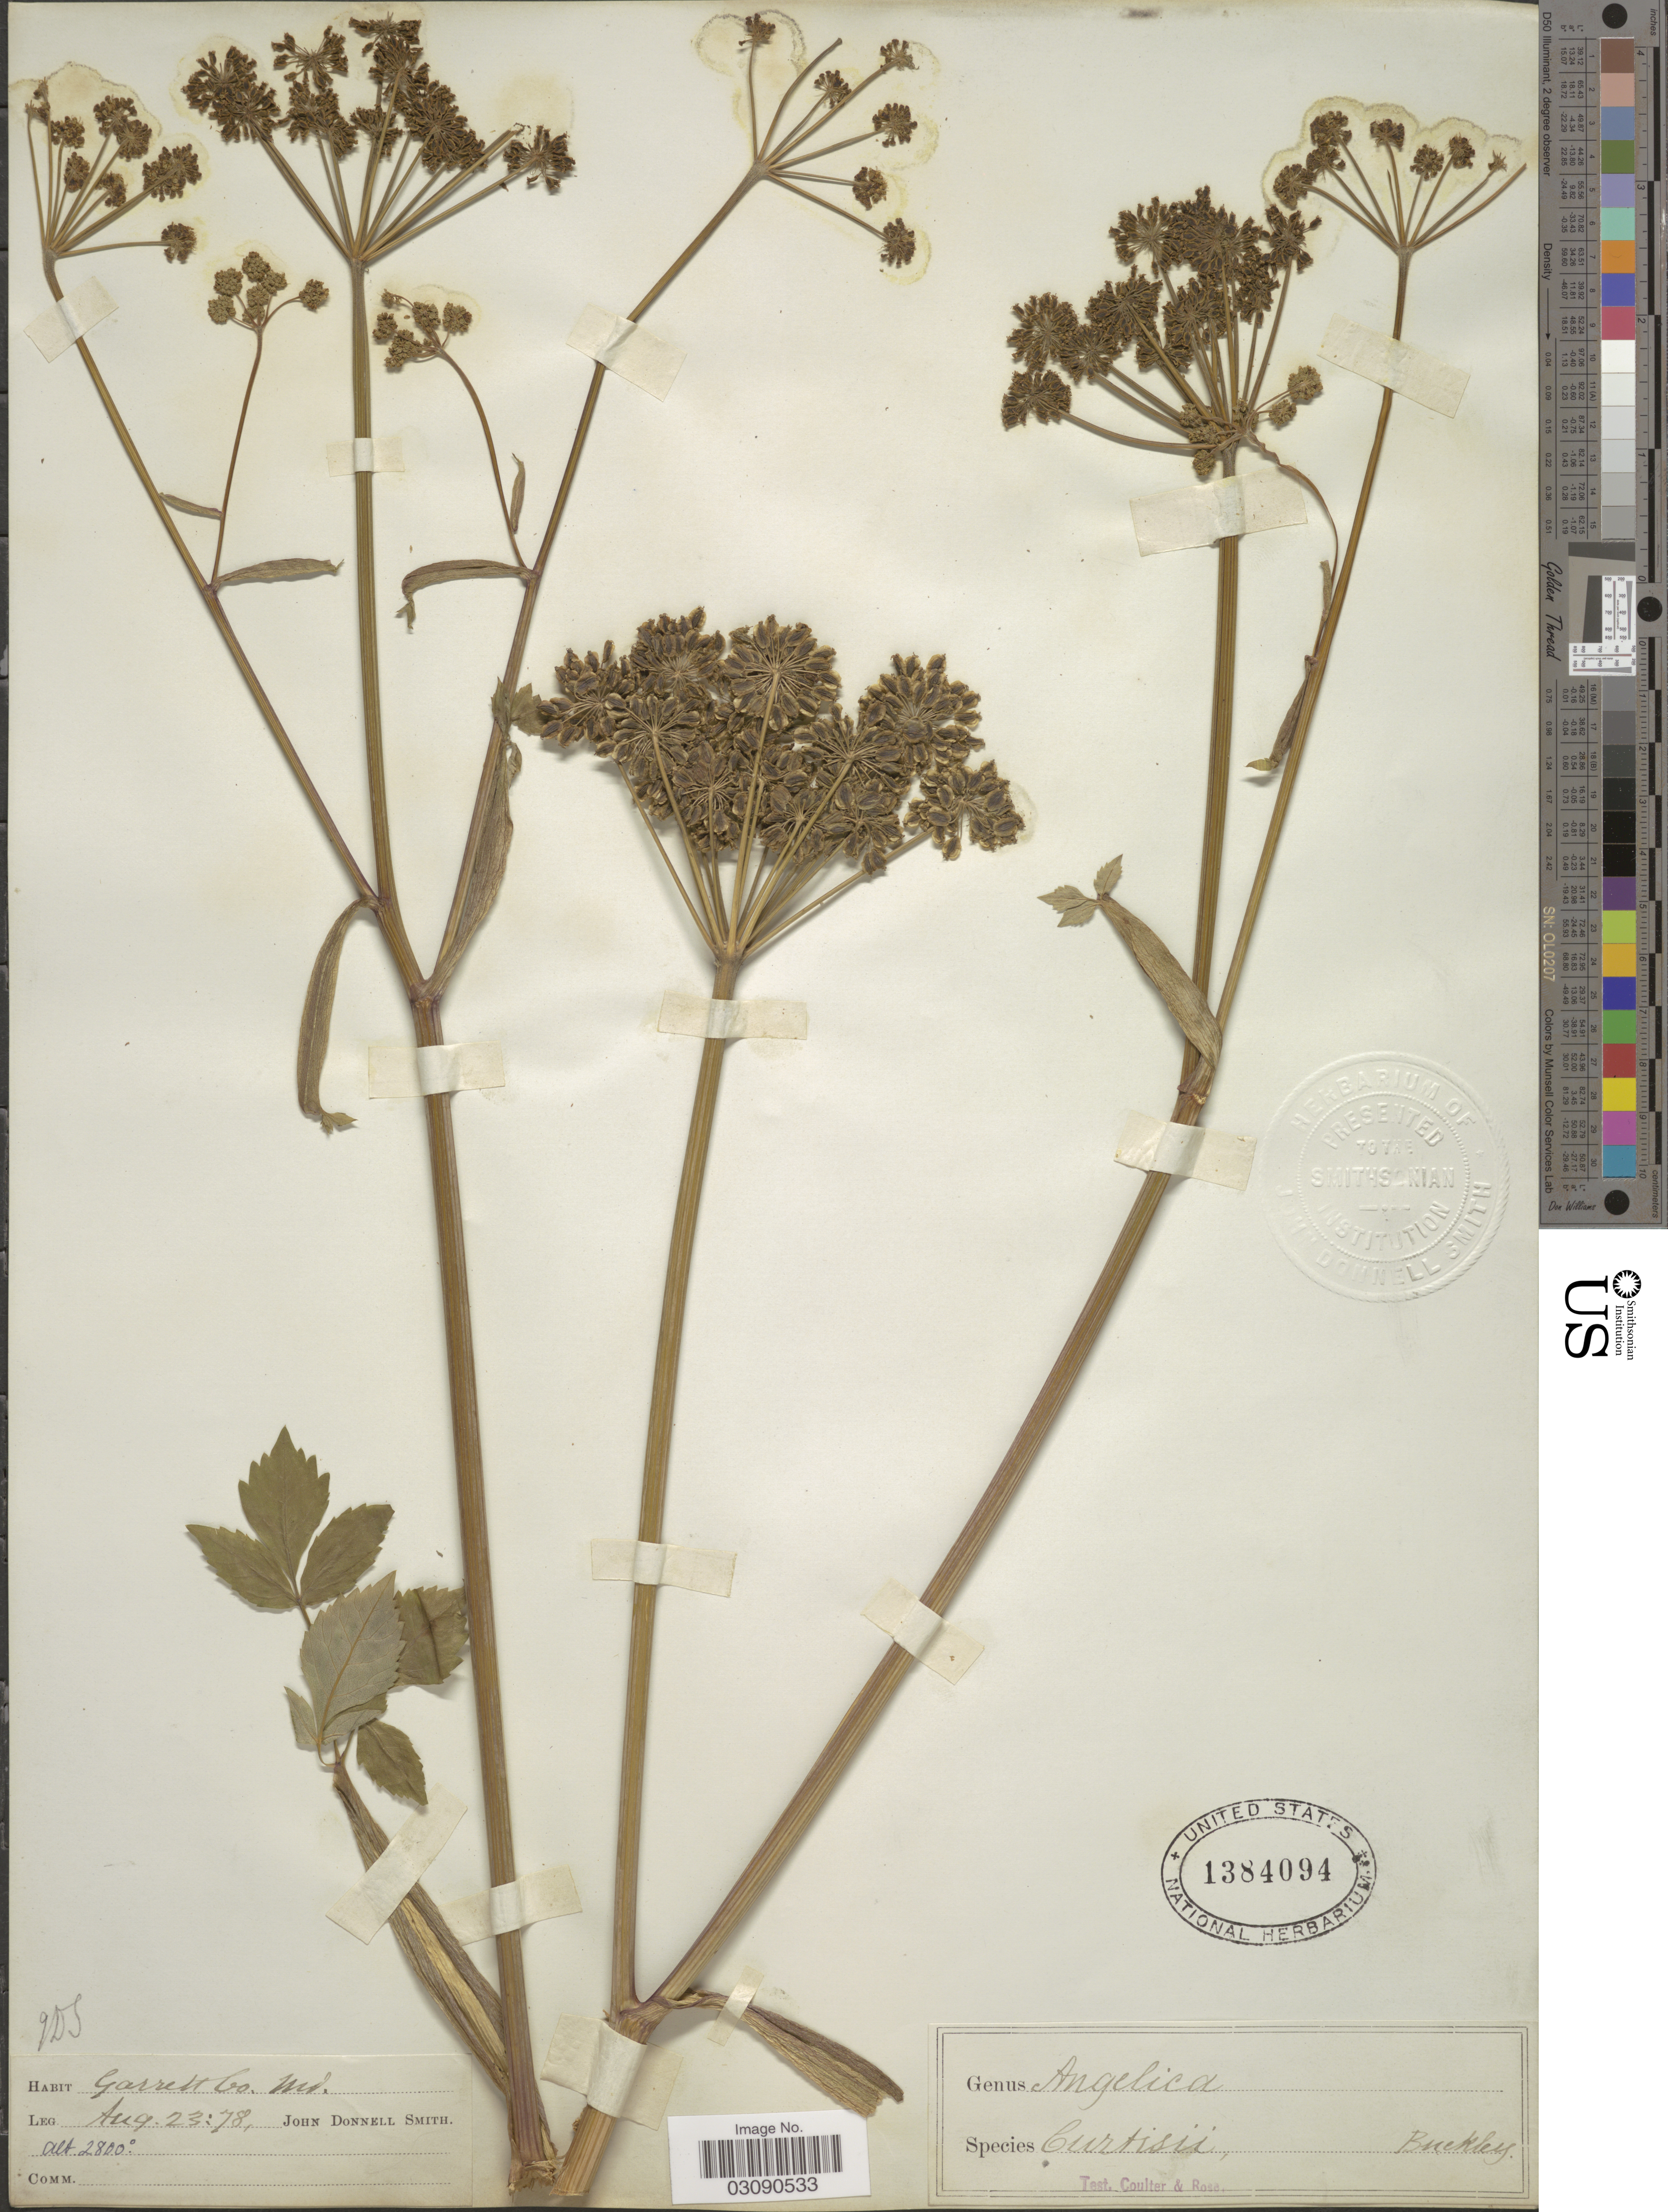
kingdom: Plantae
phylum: Tracheophyta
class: Magnoliopsida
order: Apiales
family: Apiaceae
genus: Angelica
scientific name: Angelica triquinata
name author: Michx.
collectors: J. Donnell Smith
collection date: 1878-08-23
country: United States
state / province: Maryland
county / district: Garrett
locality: Garrett Co.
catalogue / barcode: US 1384094